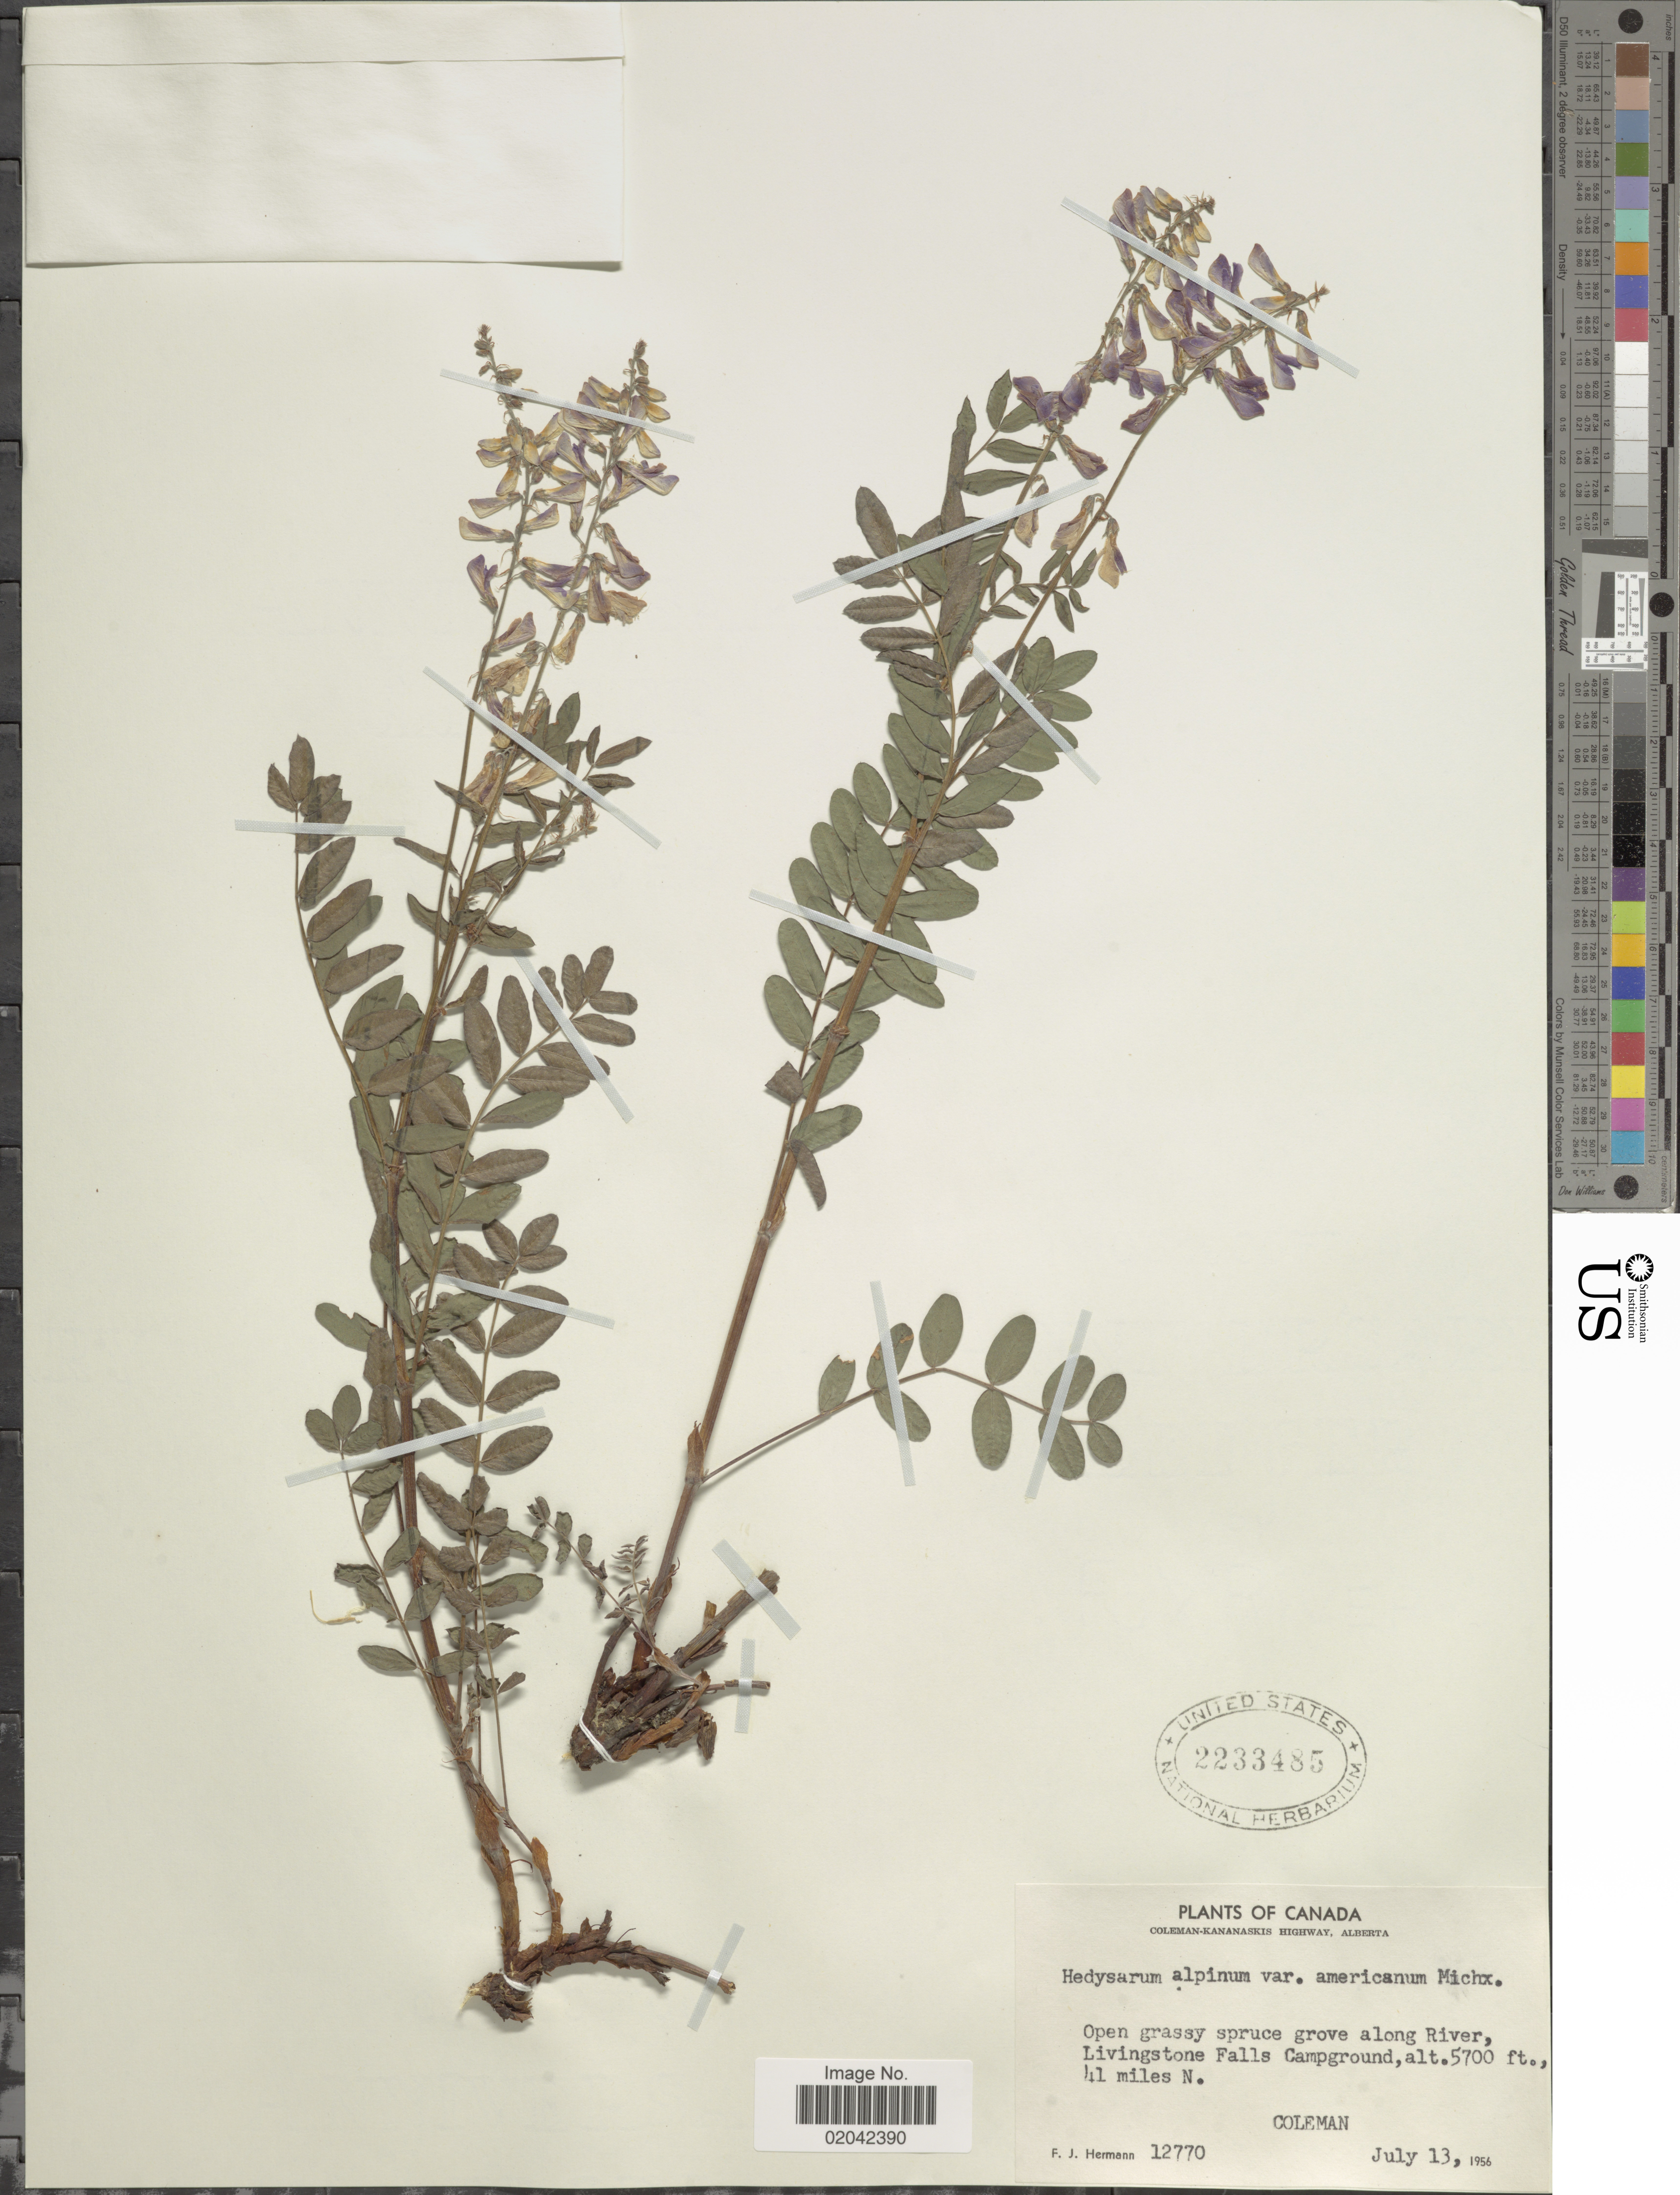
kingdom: Plantae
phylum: Tracheophyta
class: Magnoliopsida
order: Fabales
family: Fabaceae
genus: Hedysarum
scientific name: Hedysarum alpinum var. americanum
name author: Michx. ex Pursh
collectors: F. J. Hermann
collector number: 12770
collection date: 1956-07-13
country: Canada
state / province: Alberta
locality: Coleman-Kananaskis Highway, along River, Livingstone Falls Campground, 41 miles N Coleman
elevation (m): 1737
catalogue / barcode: US 2233485